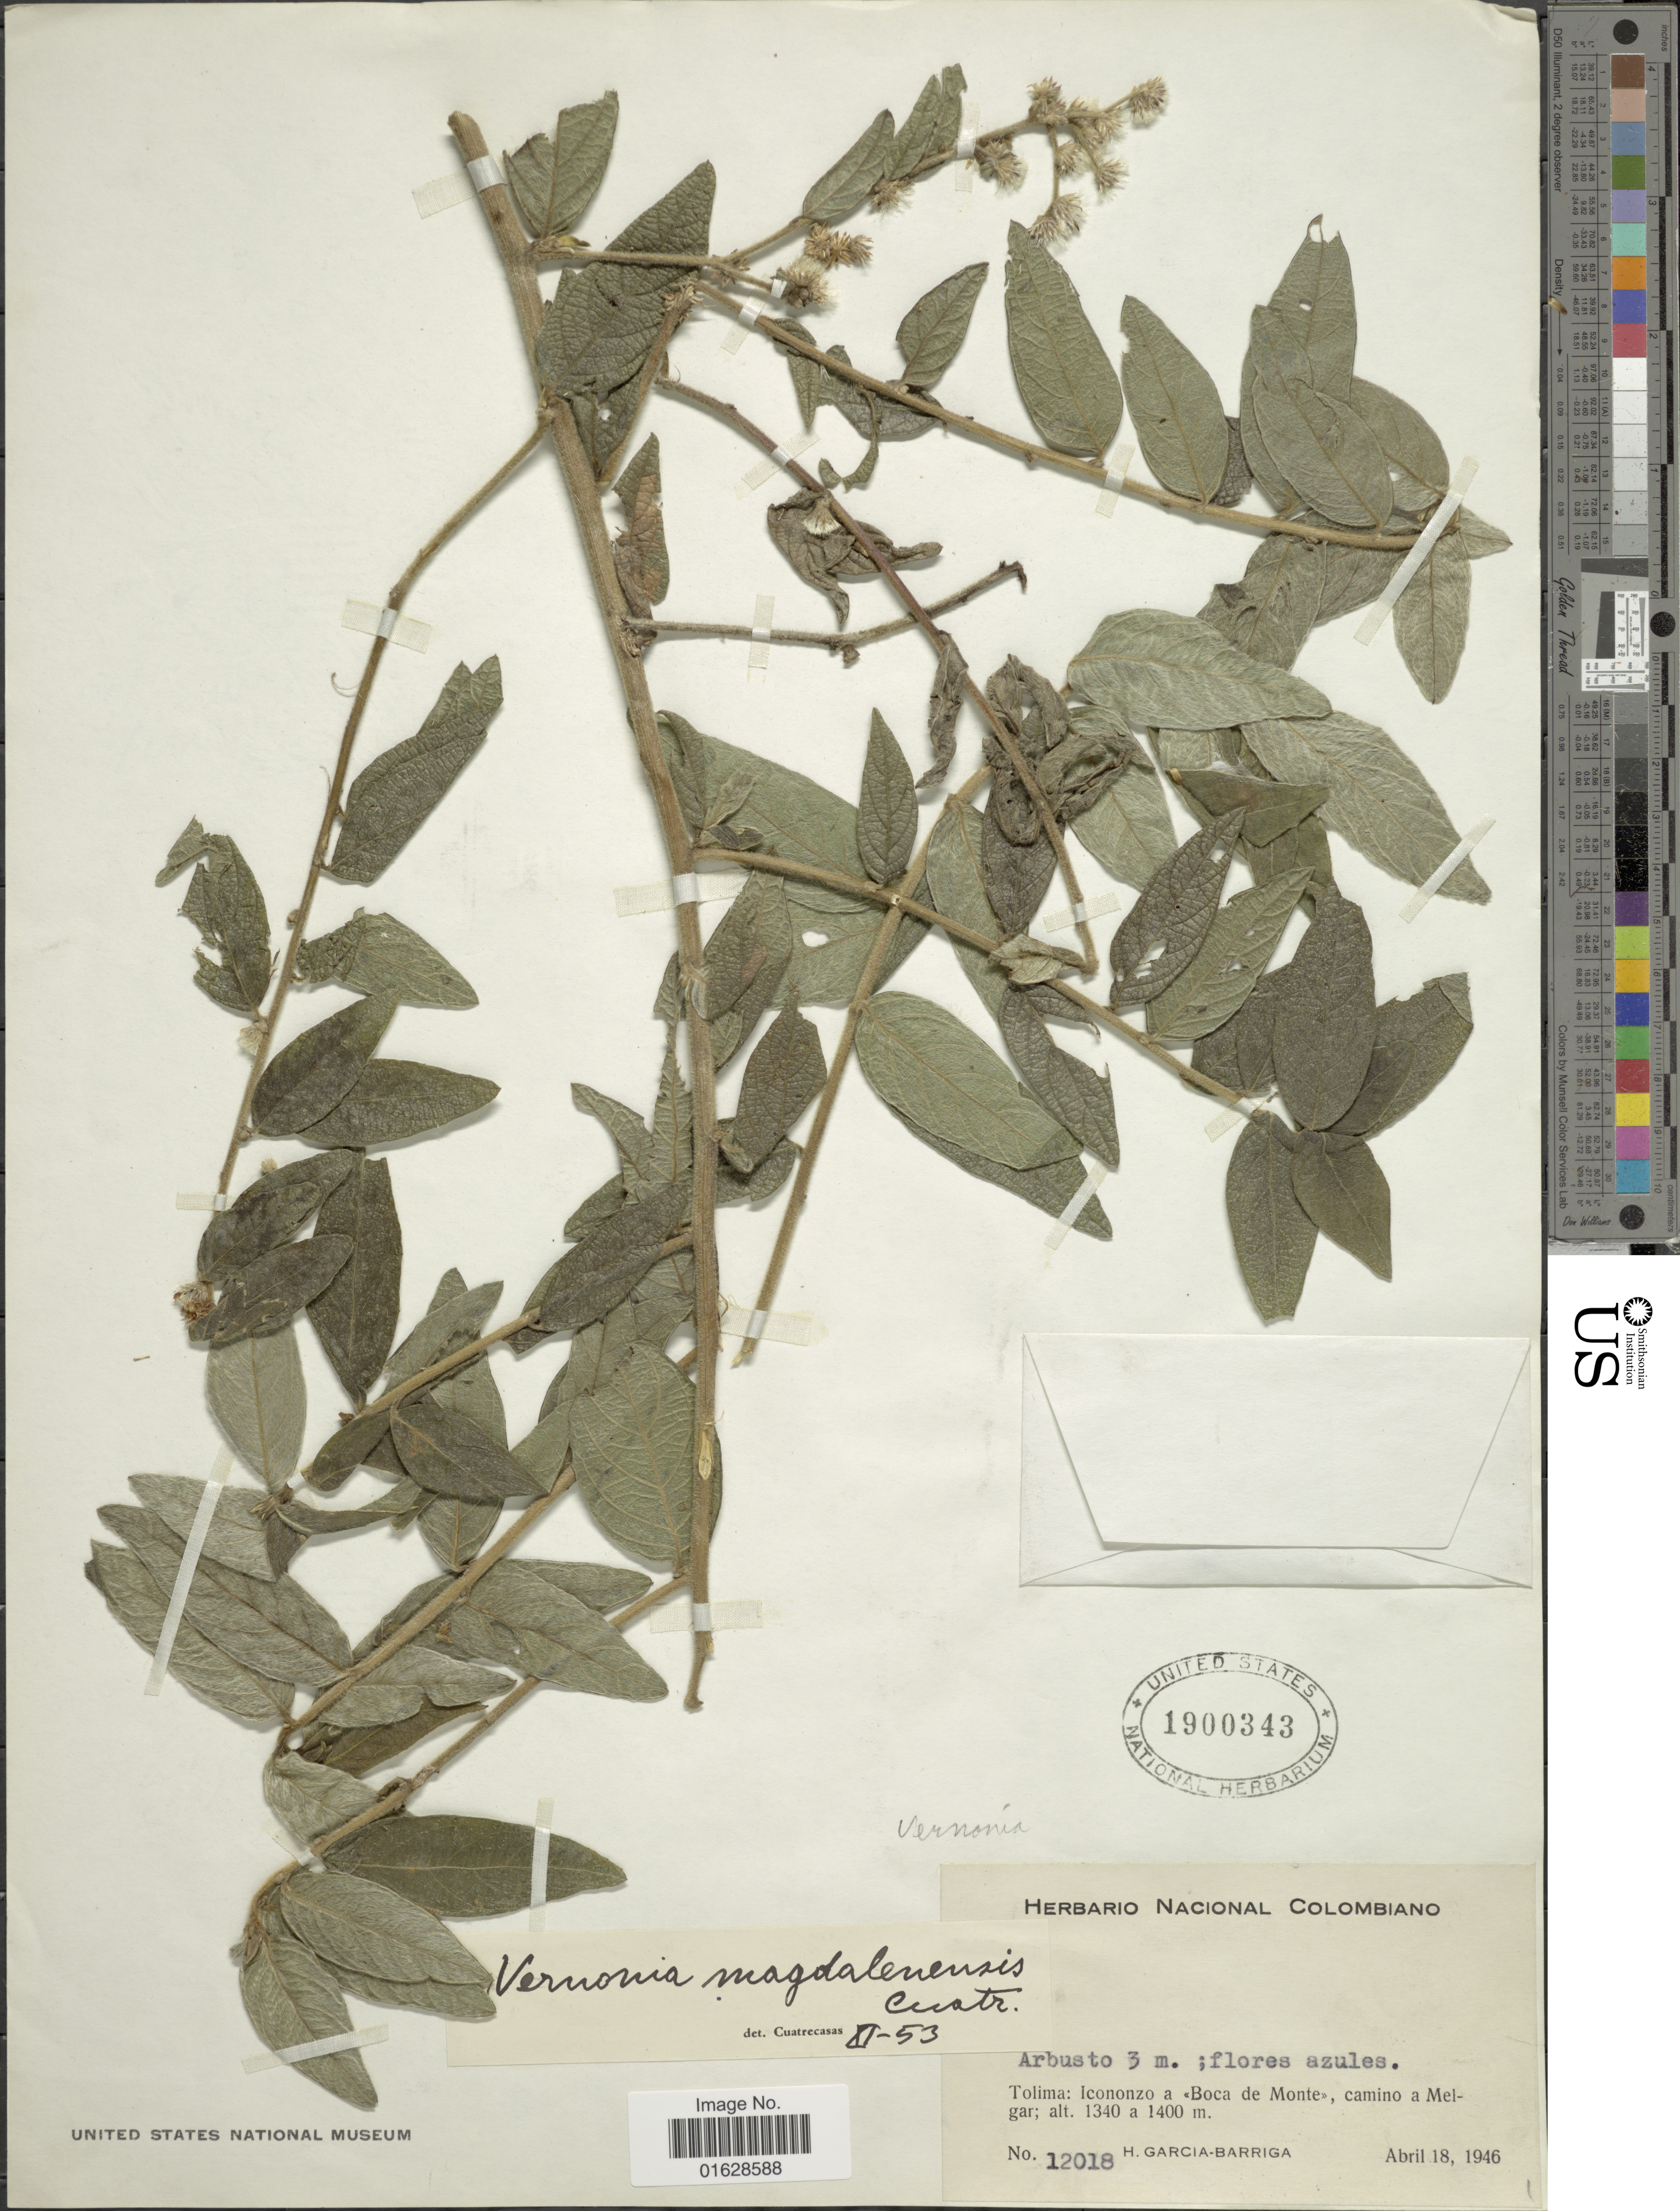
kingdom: Plantae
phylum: Tracheophyta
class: Magnoliopsida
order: Asterales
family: Asteraceae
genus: Lepidaploa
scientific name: Lepidaploa sp.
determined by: Ávila C., Fabio Andrés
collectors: H. García Barriga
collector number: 12018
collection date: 1946-04-18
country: Colombia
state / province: Tolima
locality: Colombiano. Tolima: icononzo a Boca de Monte, camino a Melgar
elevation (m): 1340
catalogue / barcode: US 1900343